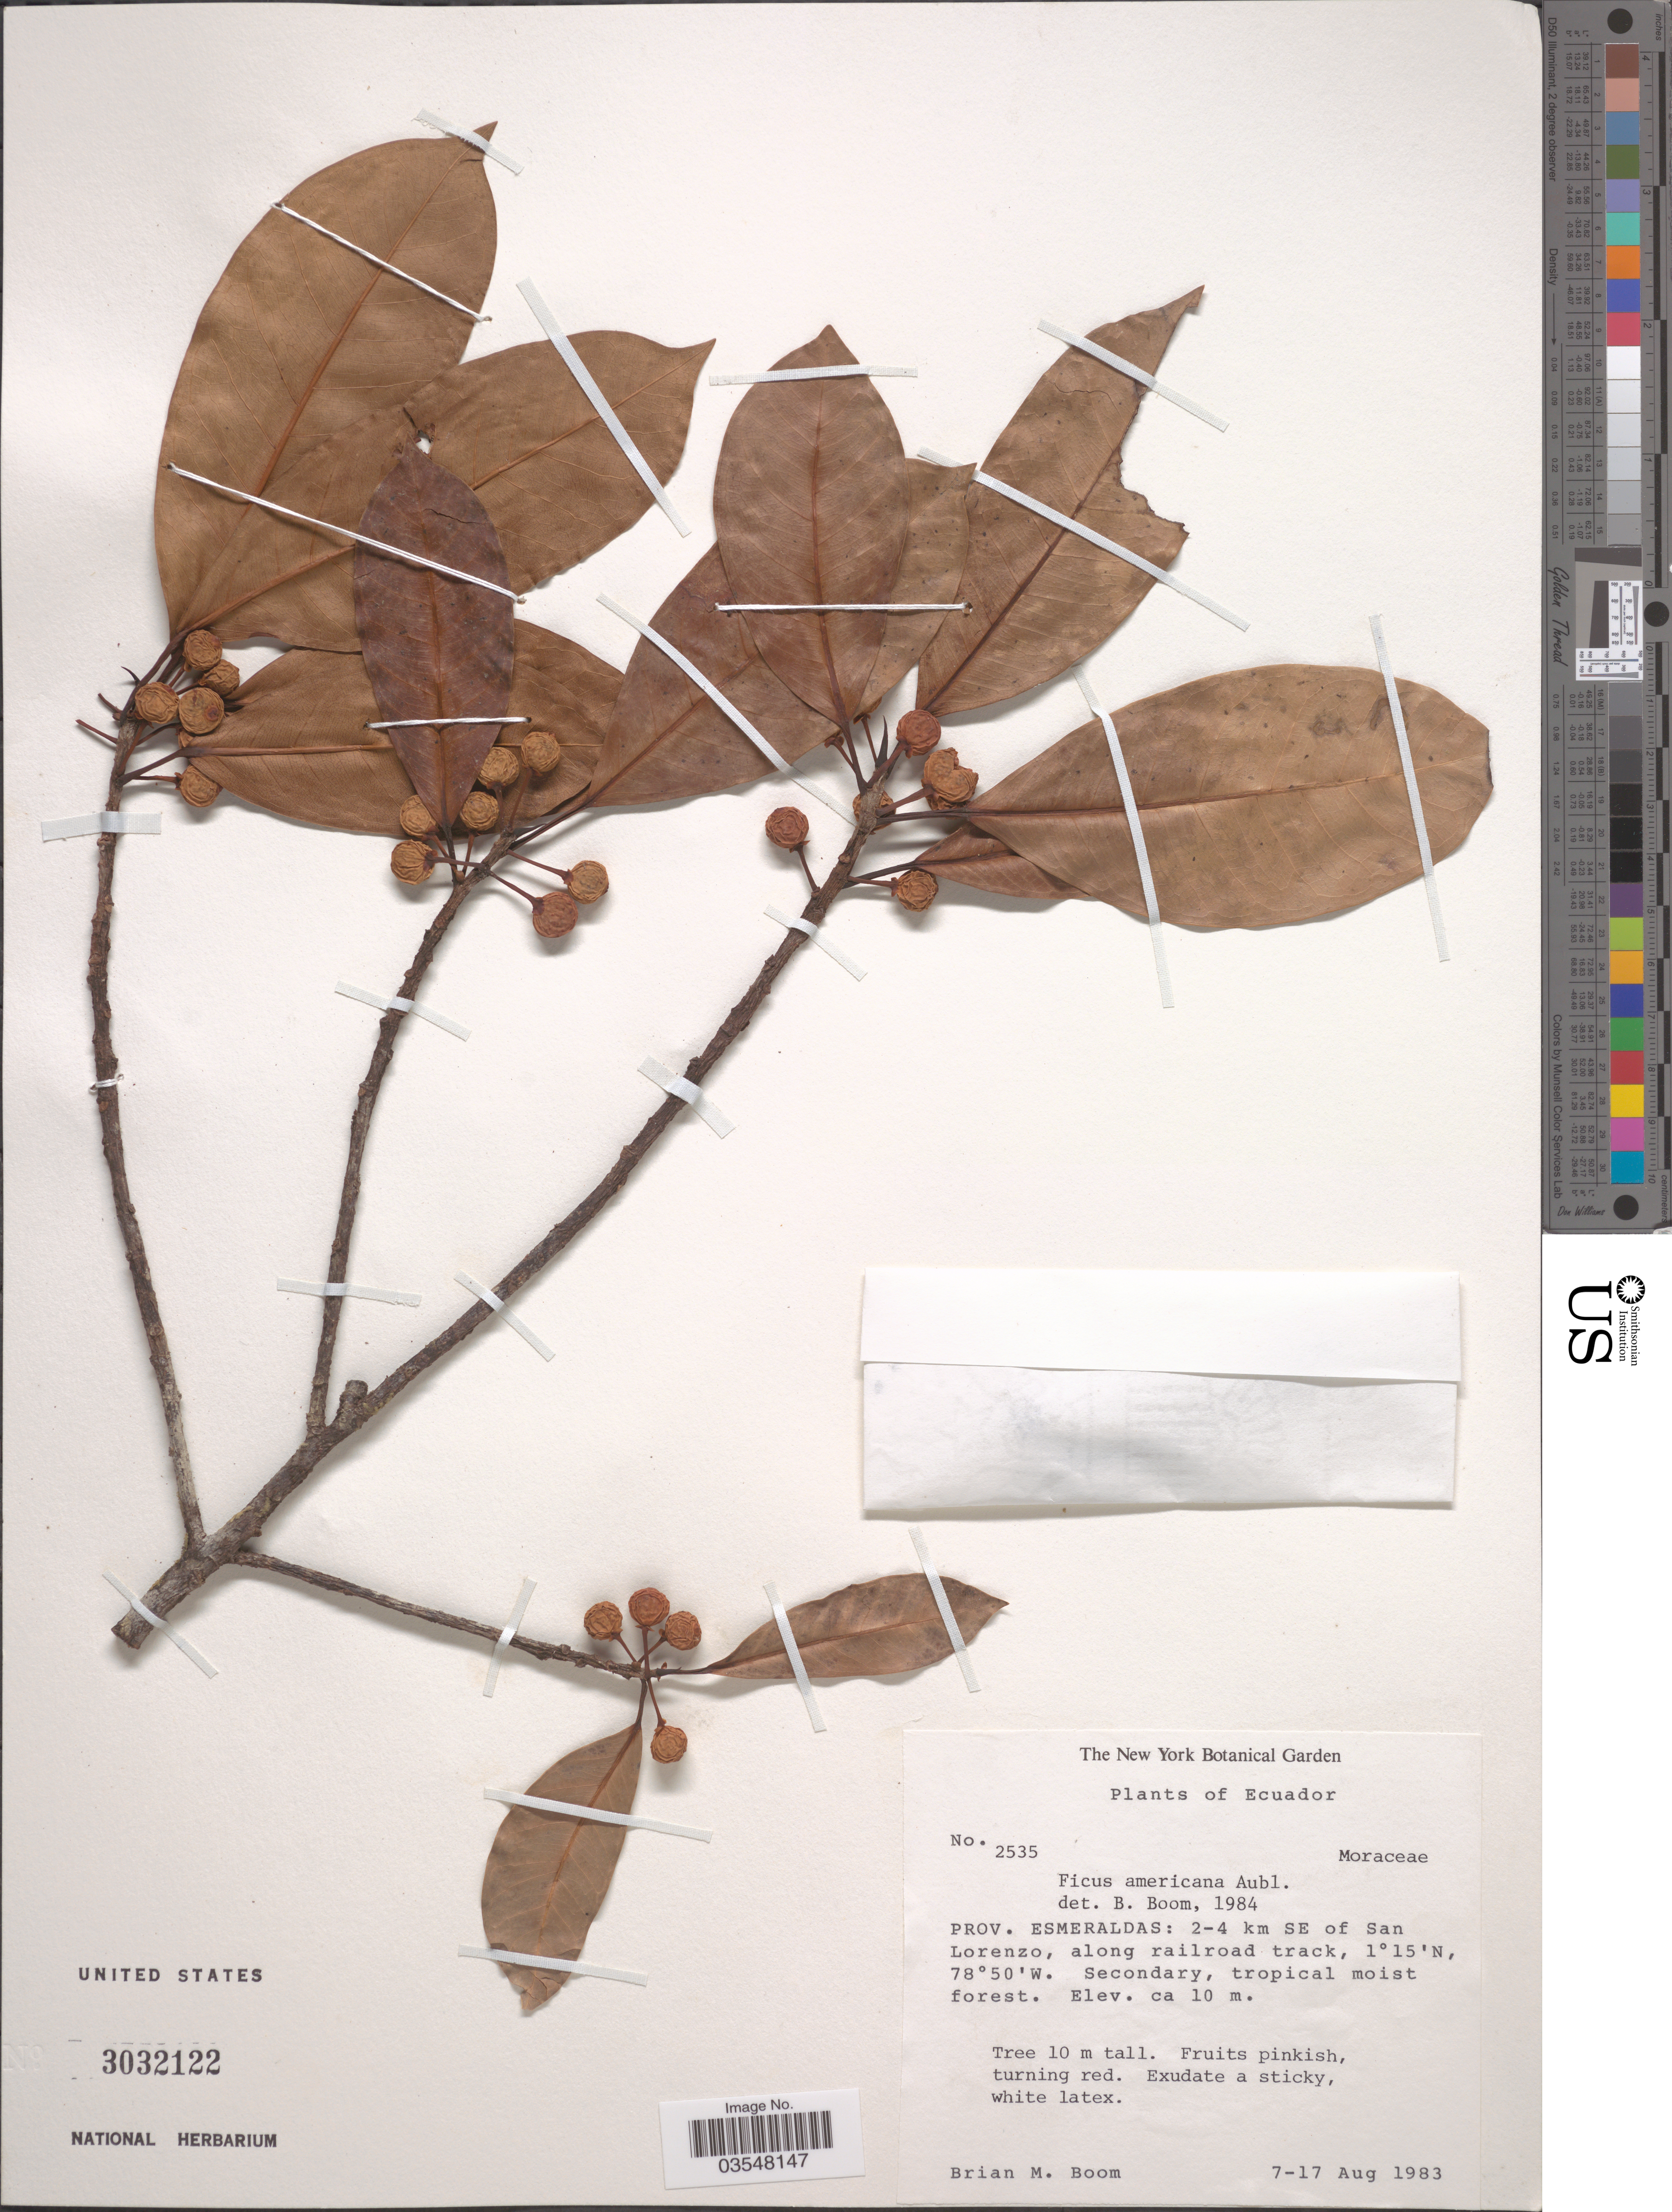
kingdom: Plantae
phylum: Tracheophyta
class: Magnoliopsida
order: Rosales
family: Moraceae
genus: Ficus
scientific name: Ficus americana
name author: Aubl.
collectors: B. M. Boom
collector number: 2535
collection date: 1983-08-07/1983-08-17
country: Ecuador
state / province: Esmeraldas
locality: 2-4 km SE of San Lorenzo, along railroad track.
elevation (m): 10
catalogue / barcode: US 3032122